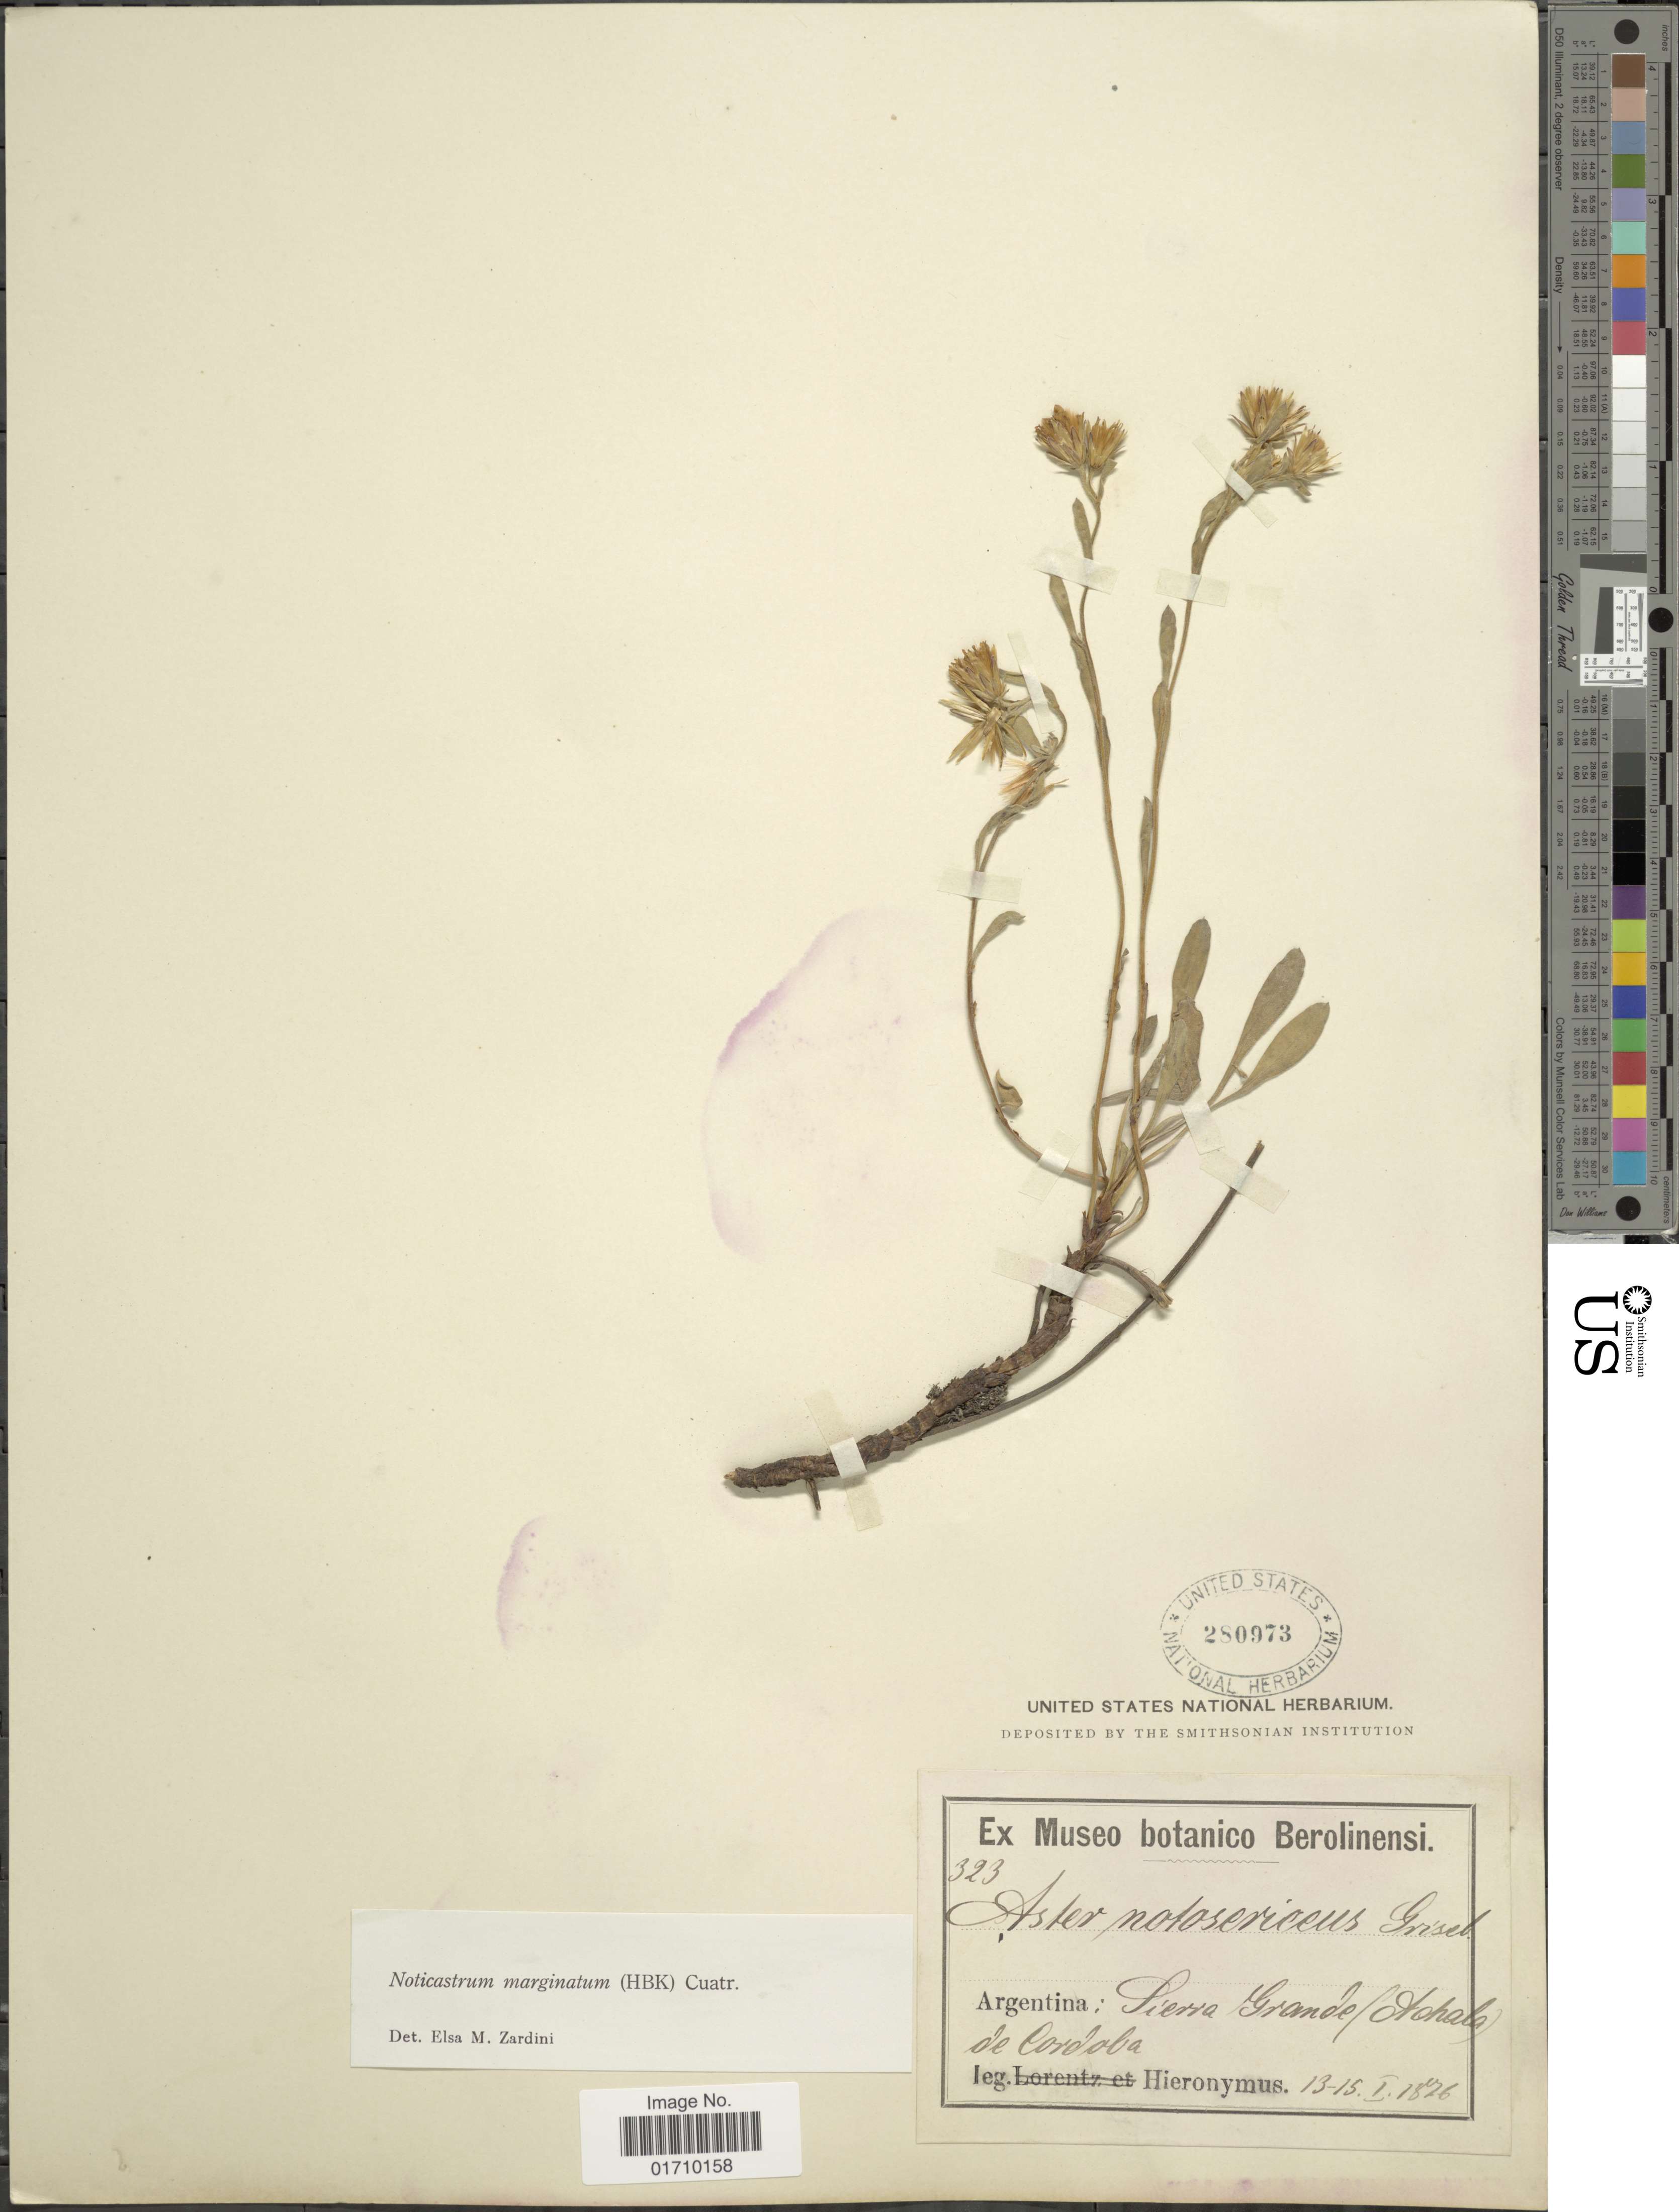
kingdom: Plantae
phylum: Tracheophyta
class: Magnoliopsida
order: Asterales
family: Asteraceae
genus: Noticastrum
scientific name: Noticastrum marginatum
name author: (Kunth) Cuatrec.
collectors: -. Hieronymus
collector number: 323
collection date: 1876-01-13/1876-01-15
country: Argentina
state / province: Cordoba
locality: Sierra Grande (Achala) de Cordoba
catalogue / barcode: US 280973